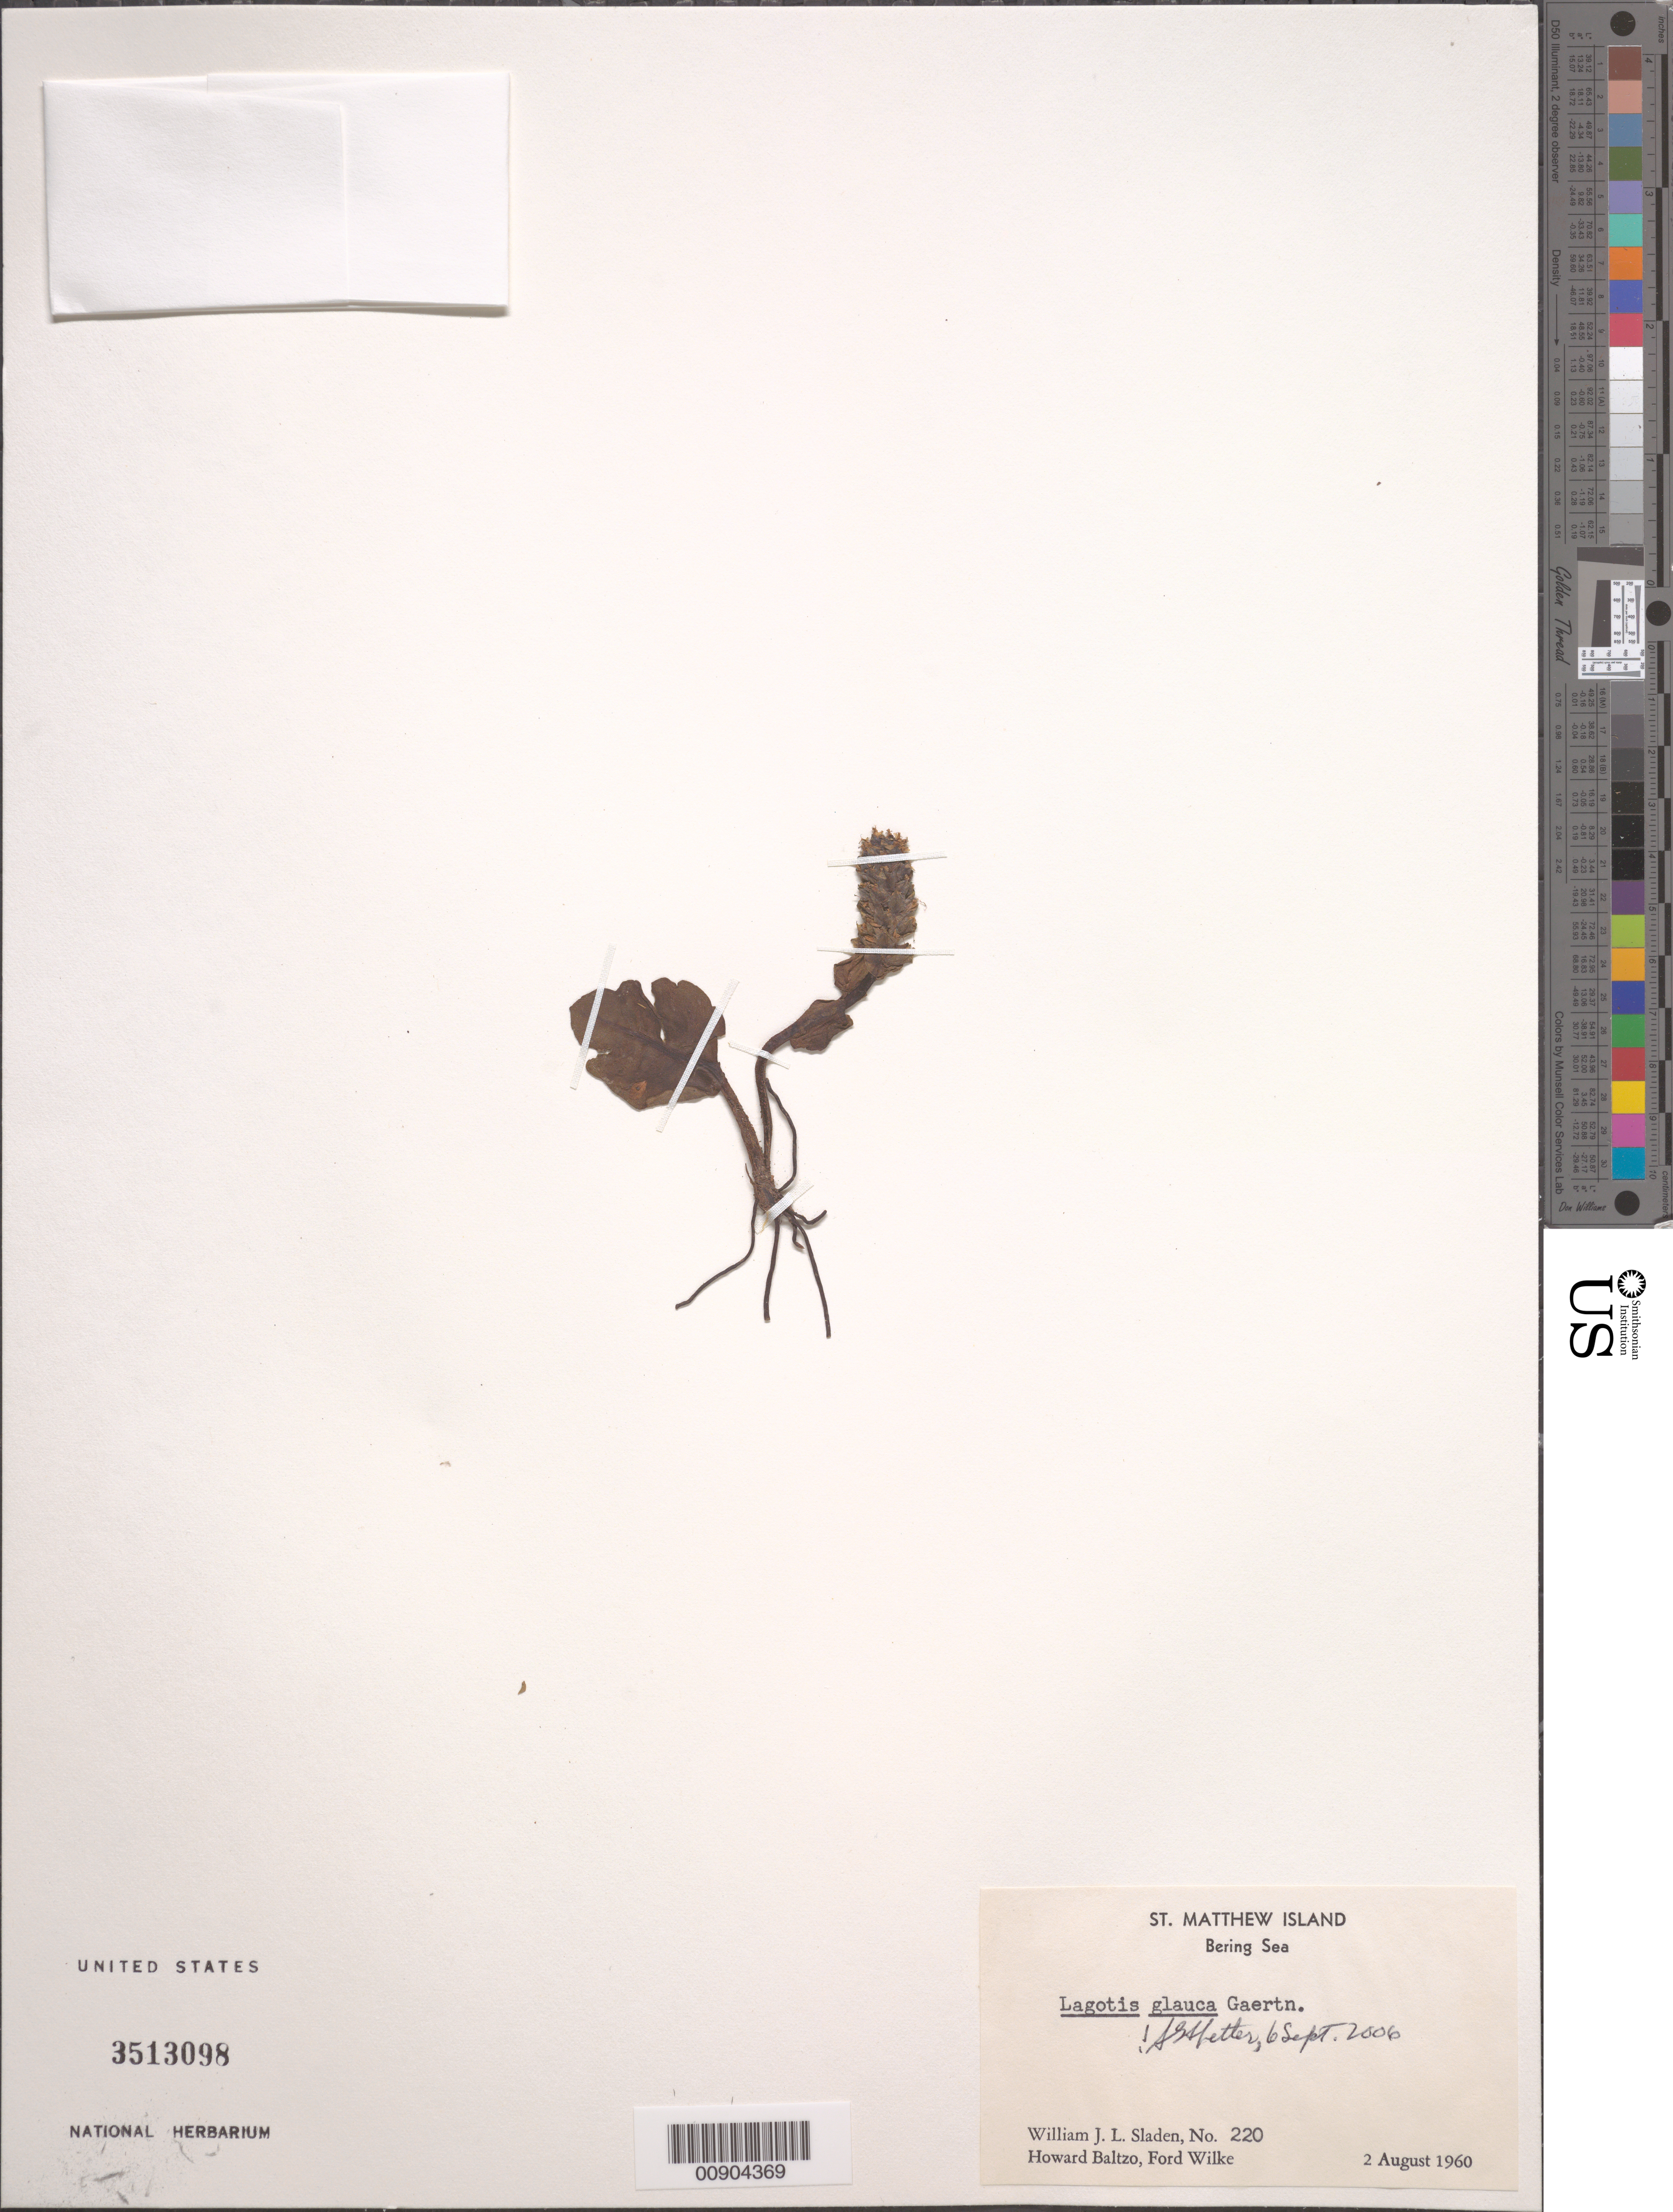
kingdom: Plantae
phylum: Tracheophyta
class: Magnoliopsida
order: Lamiales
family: Plantaginaceae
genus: Lagotis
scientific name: Lagotis glauca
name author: Gaertn.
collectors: W. Sladen, H. Baltzo & F. Wilke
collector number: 220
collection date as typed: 02 Aug 1960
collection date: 1960-08-02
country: United States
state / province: Alaska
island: St. Matthew Island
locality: St. Matthew Island, Bering Sea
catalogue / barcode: US 3503098